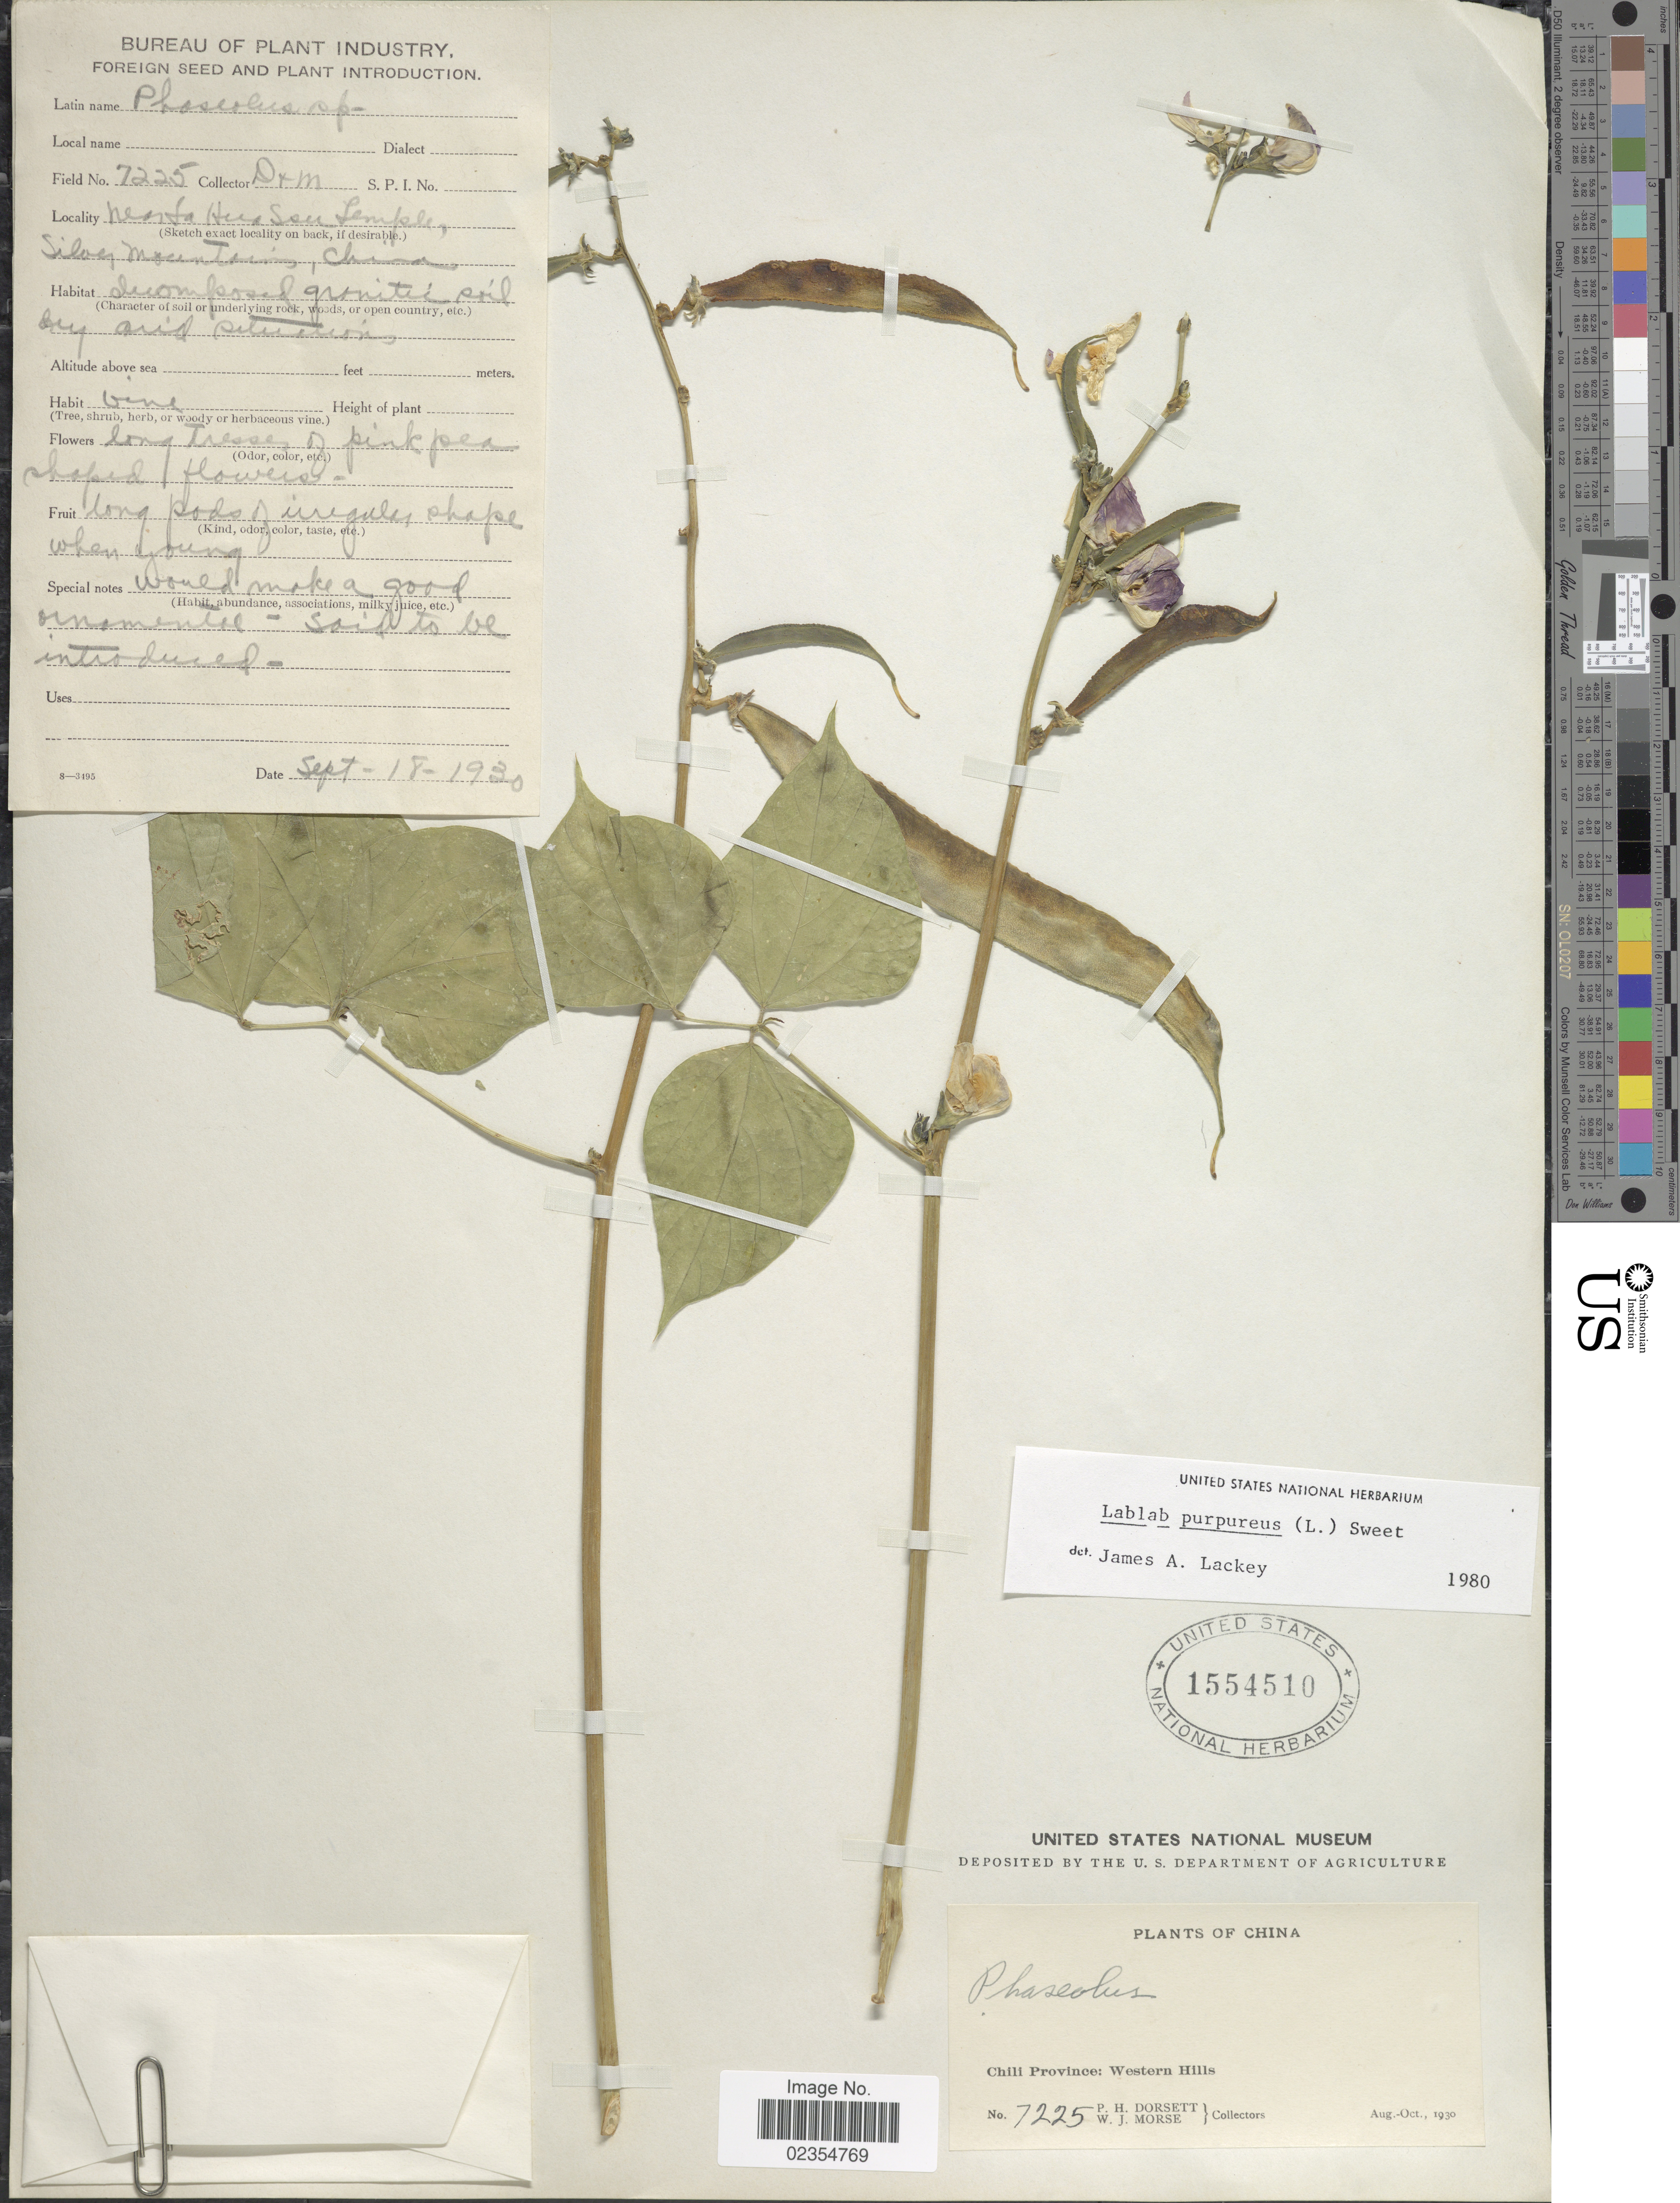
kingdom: Plantae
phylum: Tracheophyta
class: Magnoliopsida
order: Fabales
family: Fabaceae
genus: Lablab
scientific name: Lablab purpureus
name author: (L.) Sweet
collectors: P. H. Dorsett & W. J. Morse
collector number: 7225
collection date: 1930-08/1930-10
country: China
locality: Near Fa Huan San Temple, Siloey Mountains, Chili Province: Western Hills [interpreted]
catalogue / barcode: US 1554510